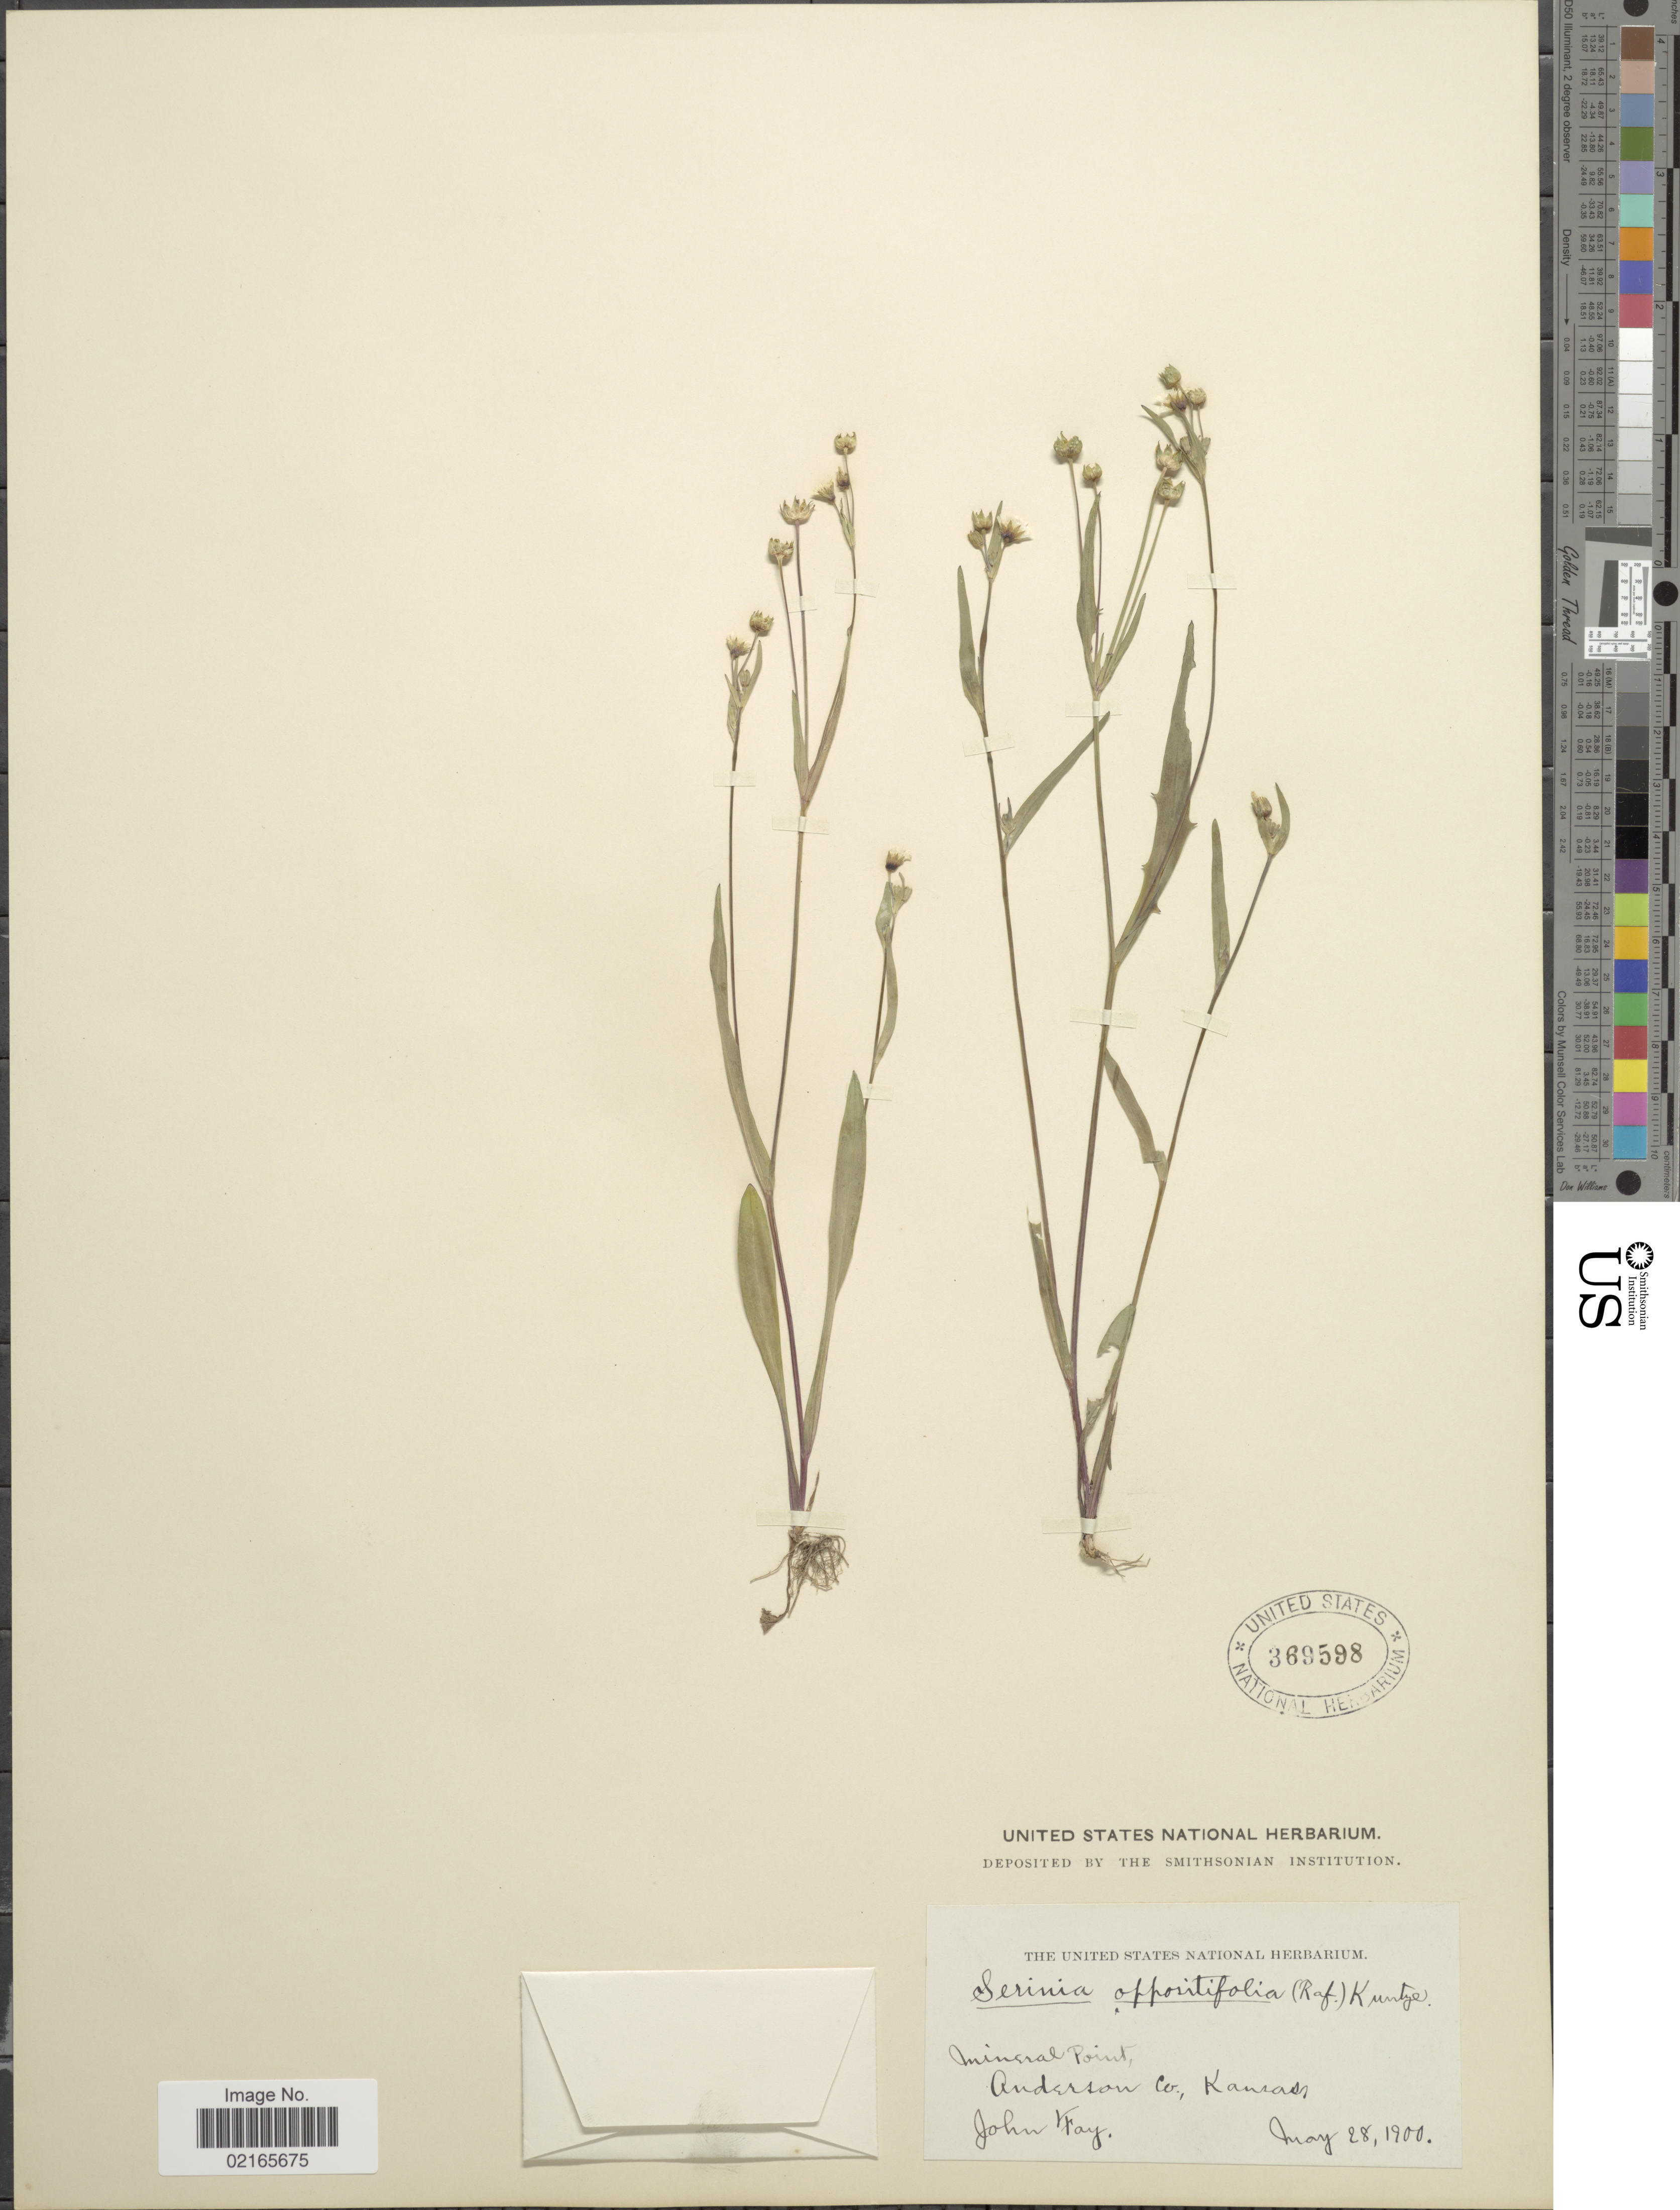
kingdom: Plantae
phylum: Tracheophyta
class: Magnoliopsida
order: Asterales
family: Asteraceae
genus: Krigia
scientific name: Krigia oppositifolia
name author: Raf.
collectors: J. Fay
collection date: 1900-05-28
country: United States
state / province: Kansas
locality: Mineral point, Anderson Co.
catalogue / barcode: US 369598